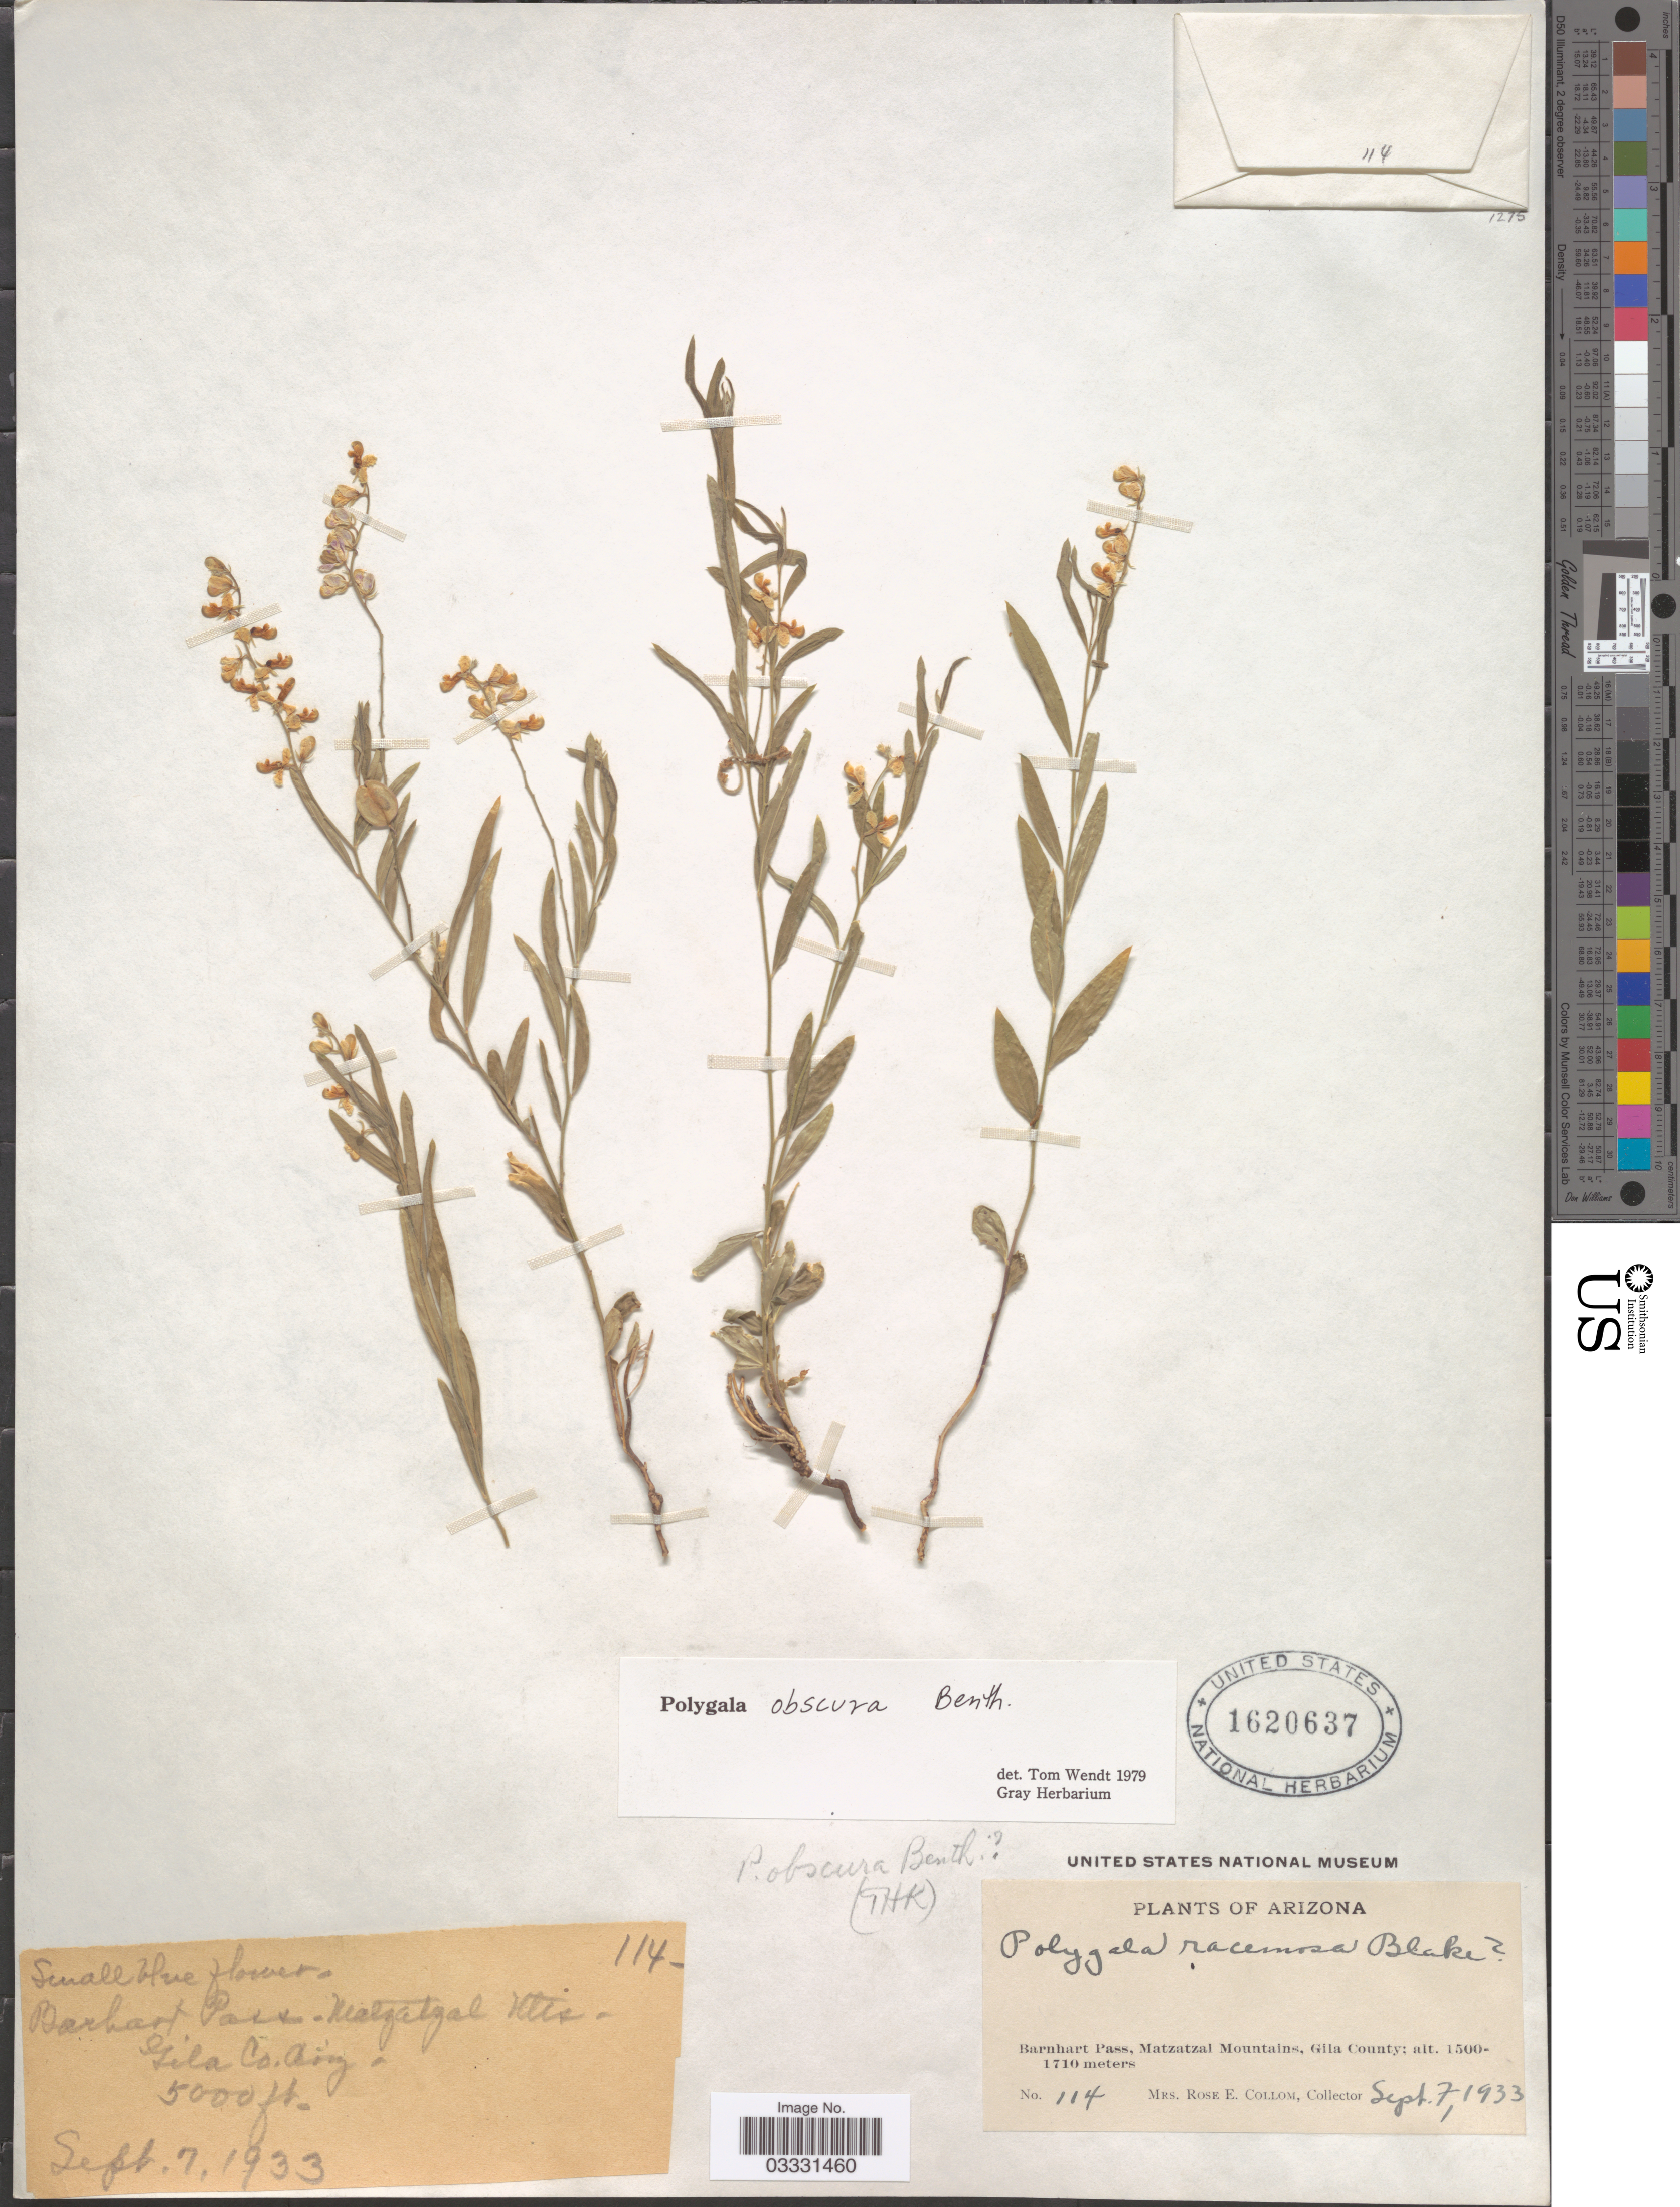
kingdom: Plantae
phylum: Tracheophyta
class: Magnoliopsida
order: Fabales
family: Polygalaceae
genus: Hebecarpa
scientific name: Hebecarpa obscura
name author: (Benth.) J.R. Abbott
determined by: Strong, Mark T., (BOT), Smithsonian Institution - National Museum of Natural History (UNITED STATES)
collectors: R. E. Collom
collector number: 114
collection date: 1933-09-07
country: United States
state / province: Arizona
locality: Barnhart Pass, Matzatzal Mountains, Gila County.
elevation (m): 1524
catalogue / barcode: US 1620637